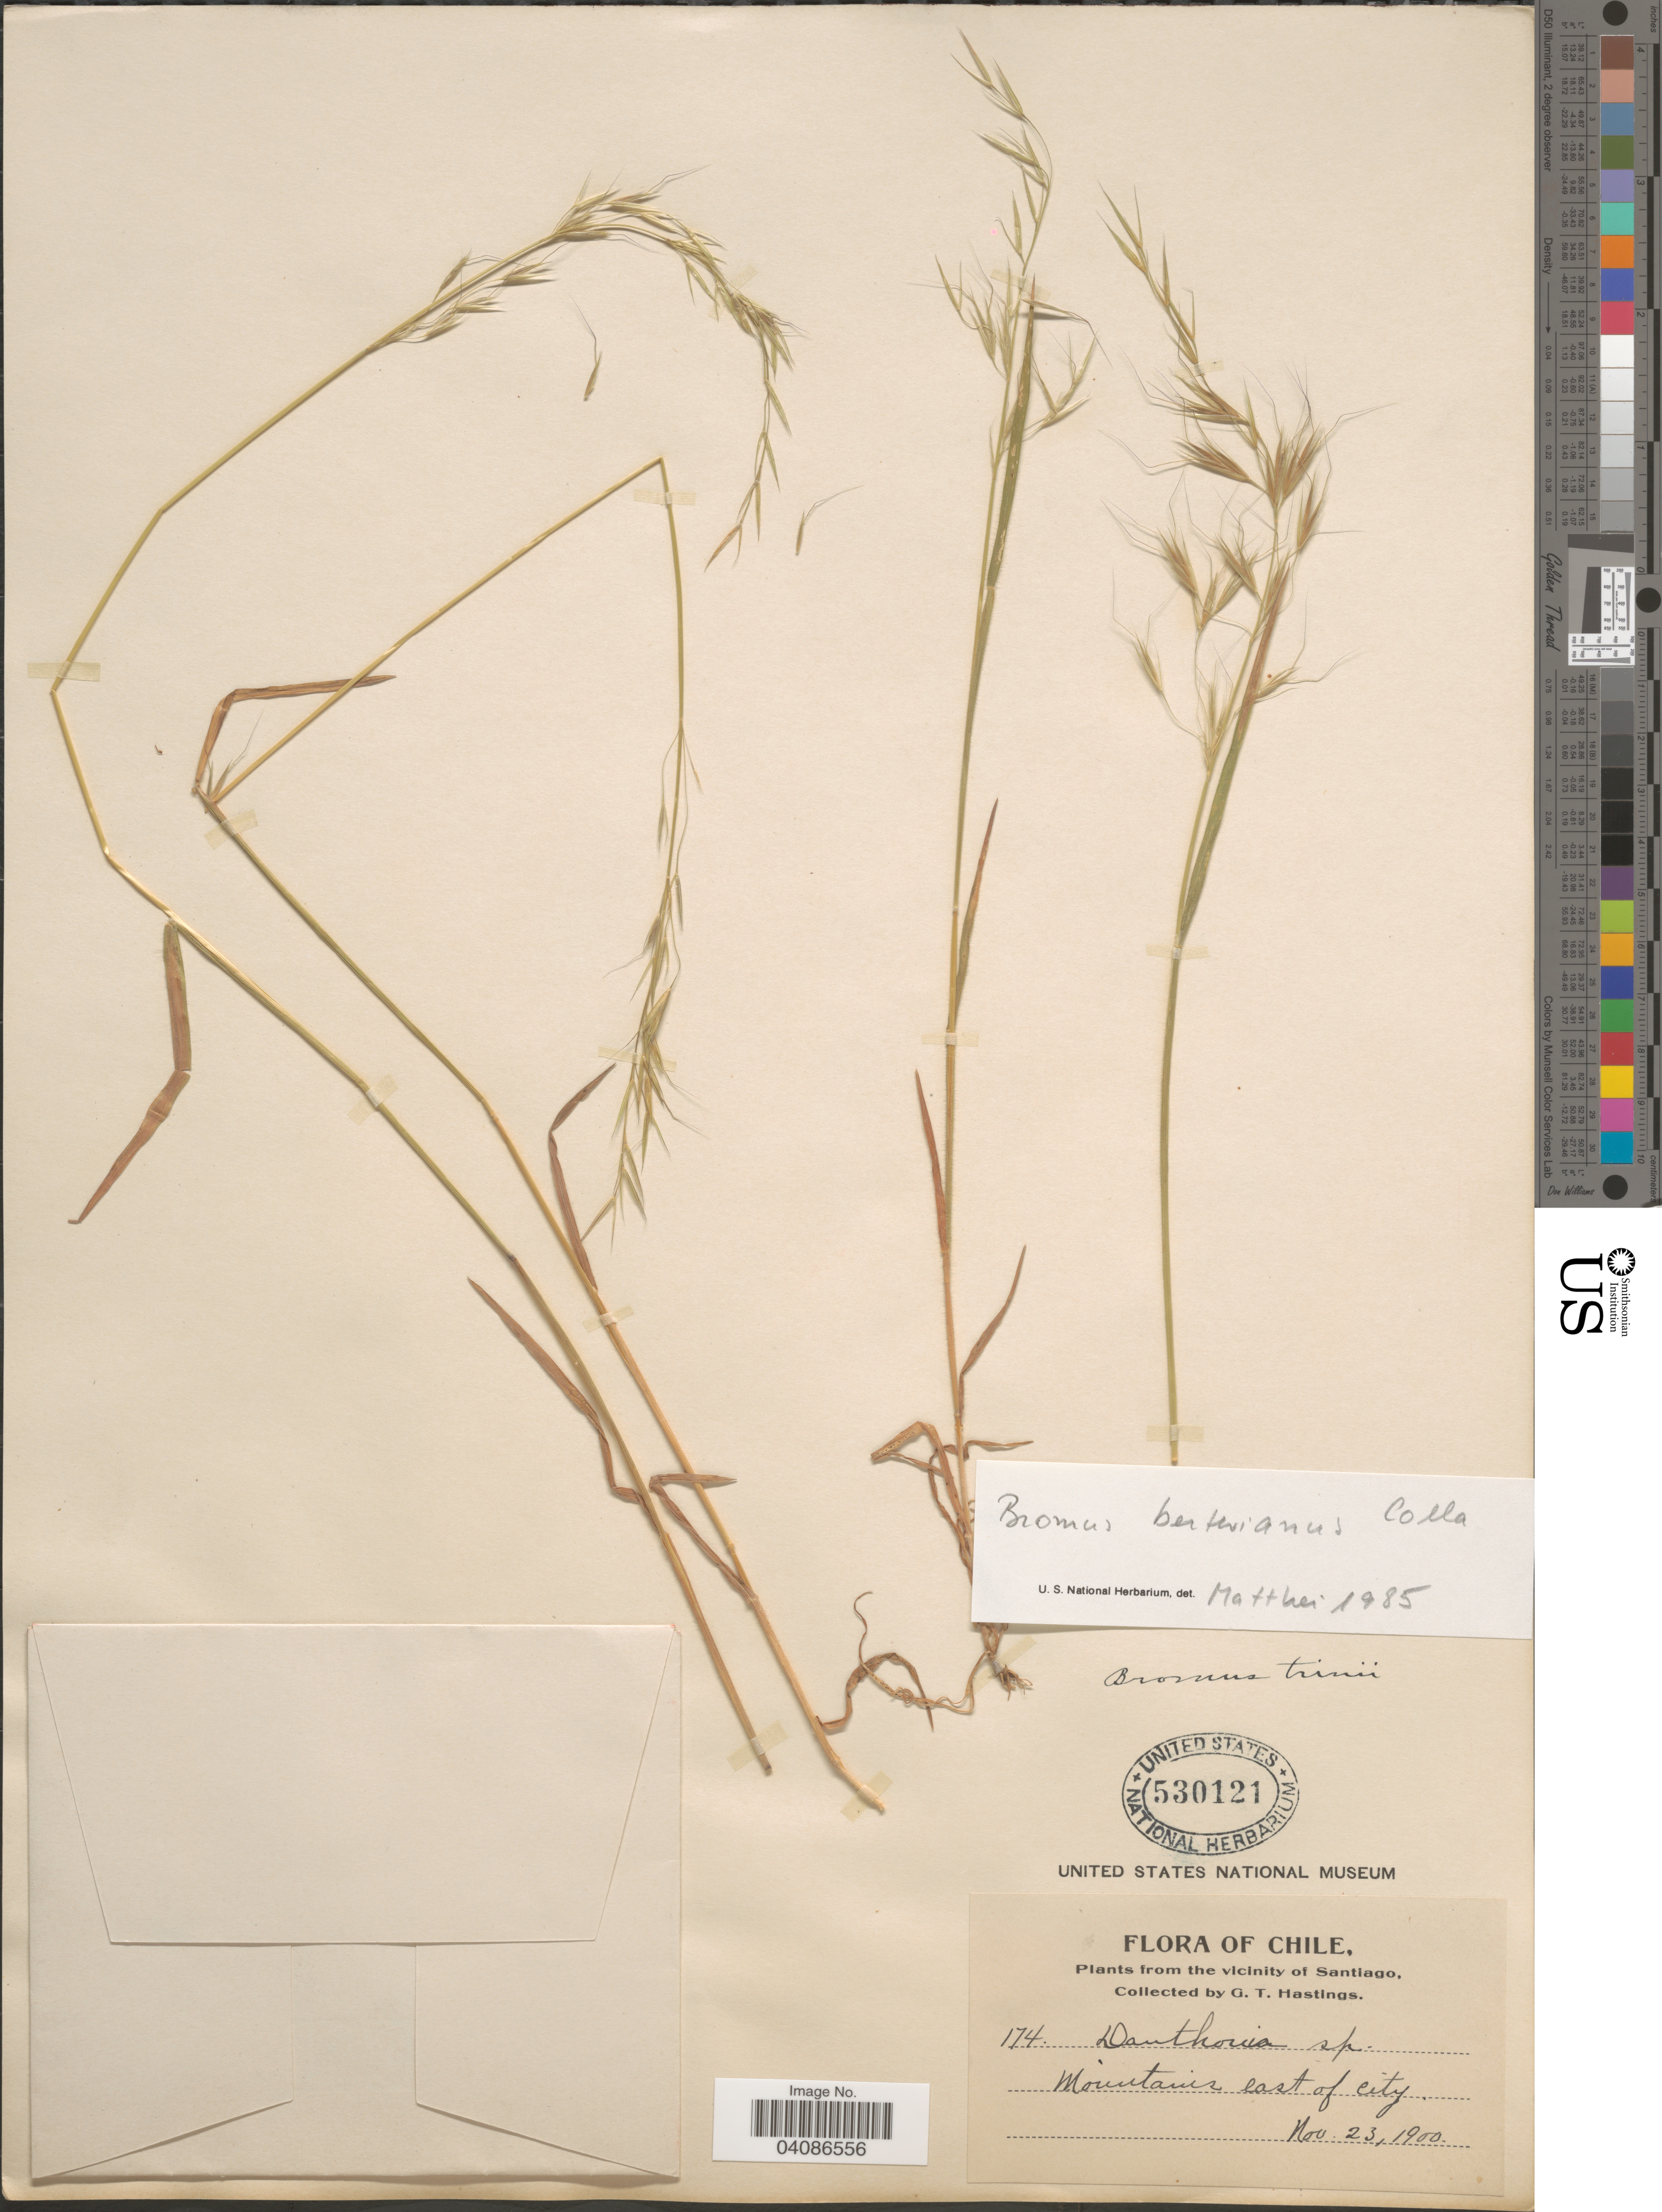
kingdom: Plantae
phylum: Tracheophyta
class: Liliopsida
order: Poales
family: Poaceae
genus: Bromus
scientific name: Bromus berteroanus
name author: Colla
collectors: G. Hastings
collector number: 174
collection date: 1900-11-23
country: Chile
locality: Vicinity of Santiago. Mountains east of city.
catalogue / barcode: US 530121